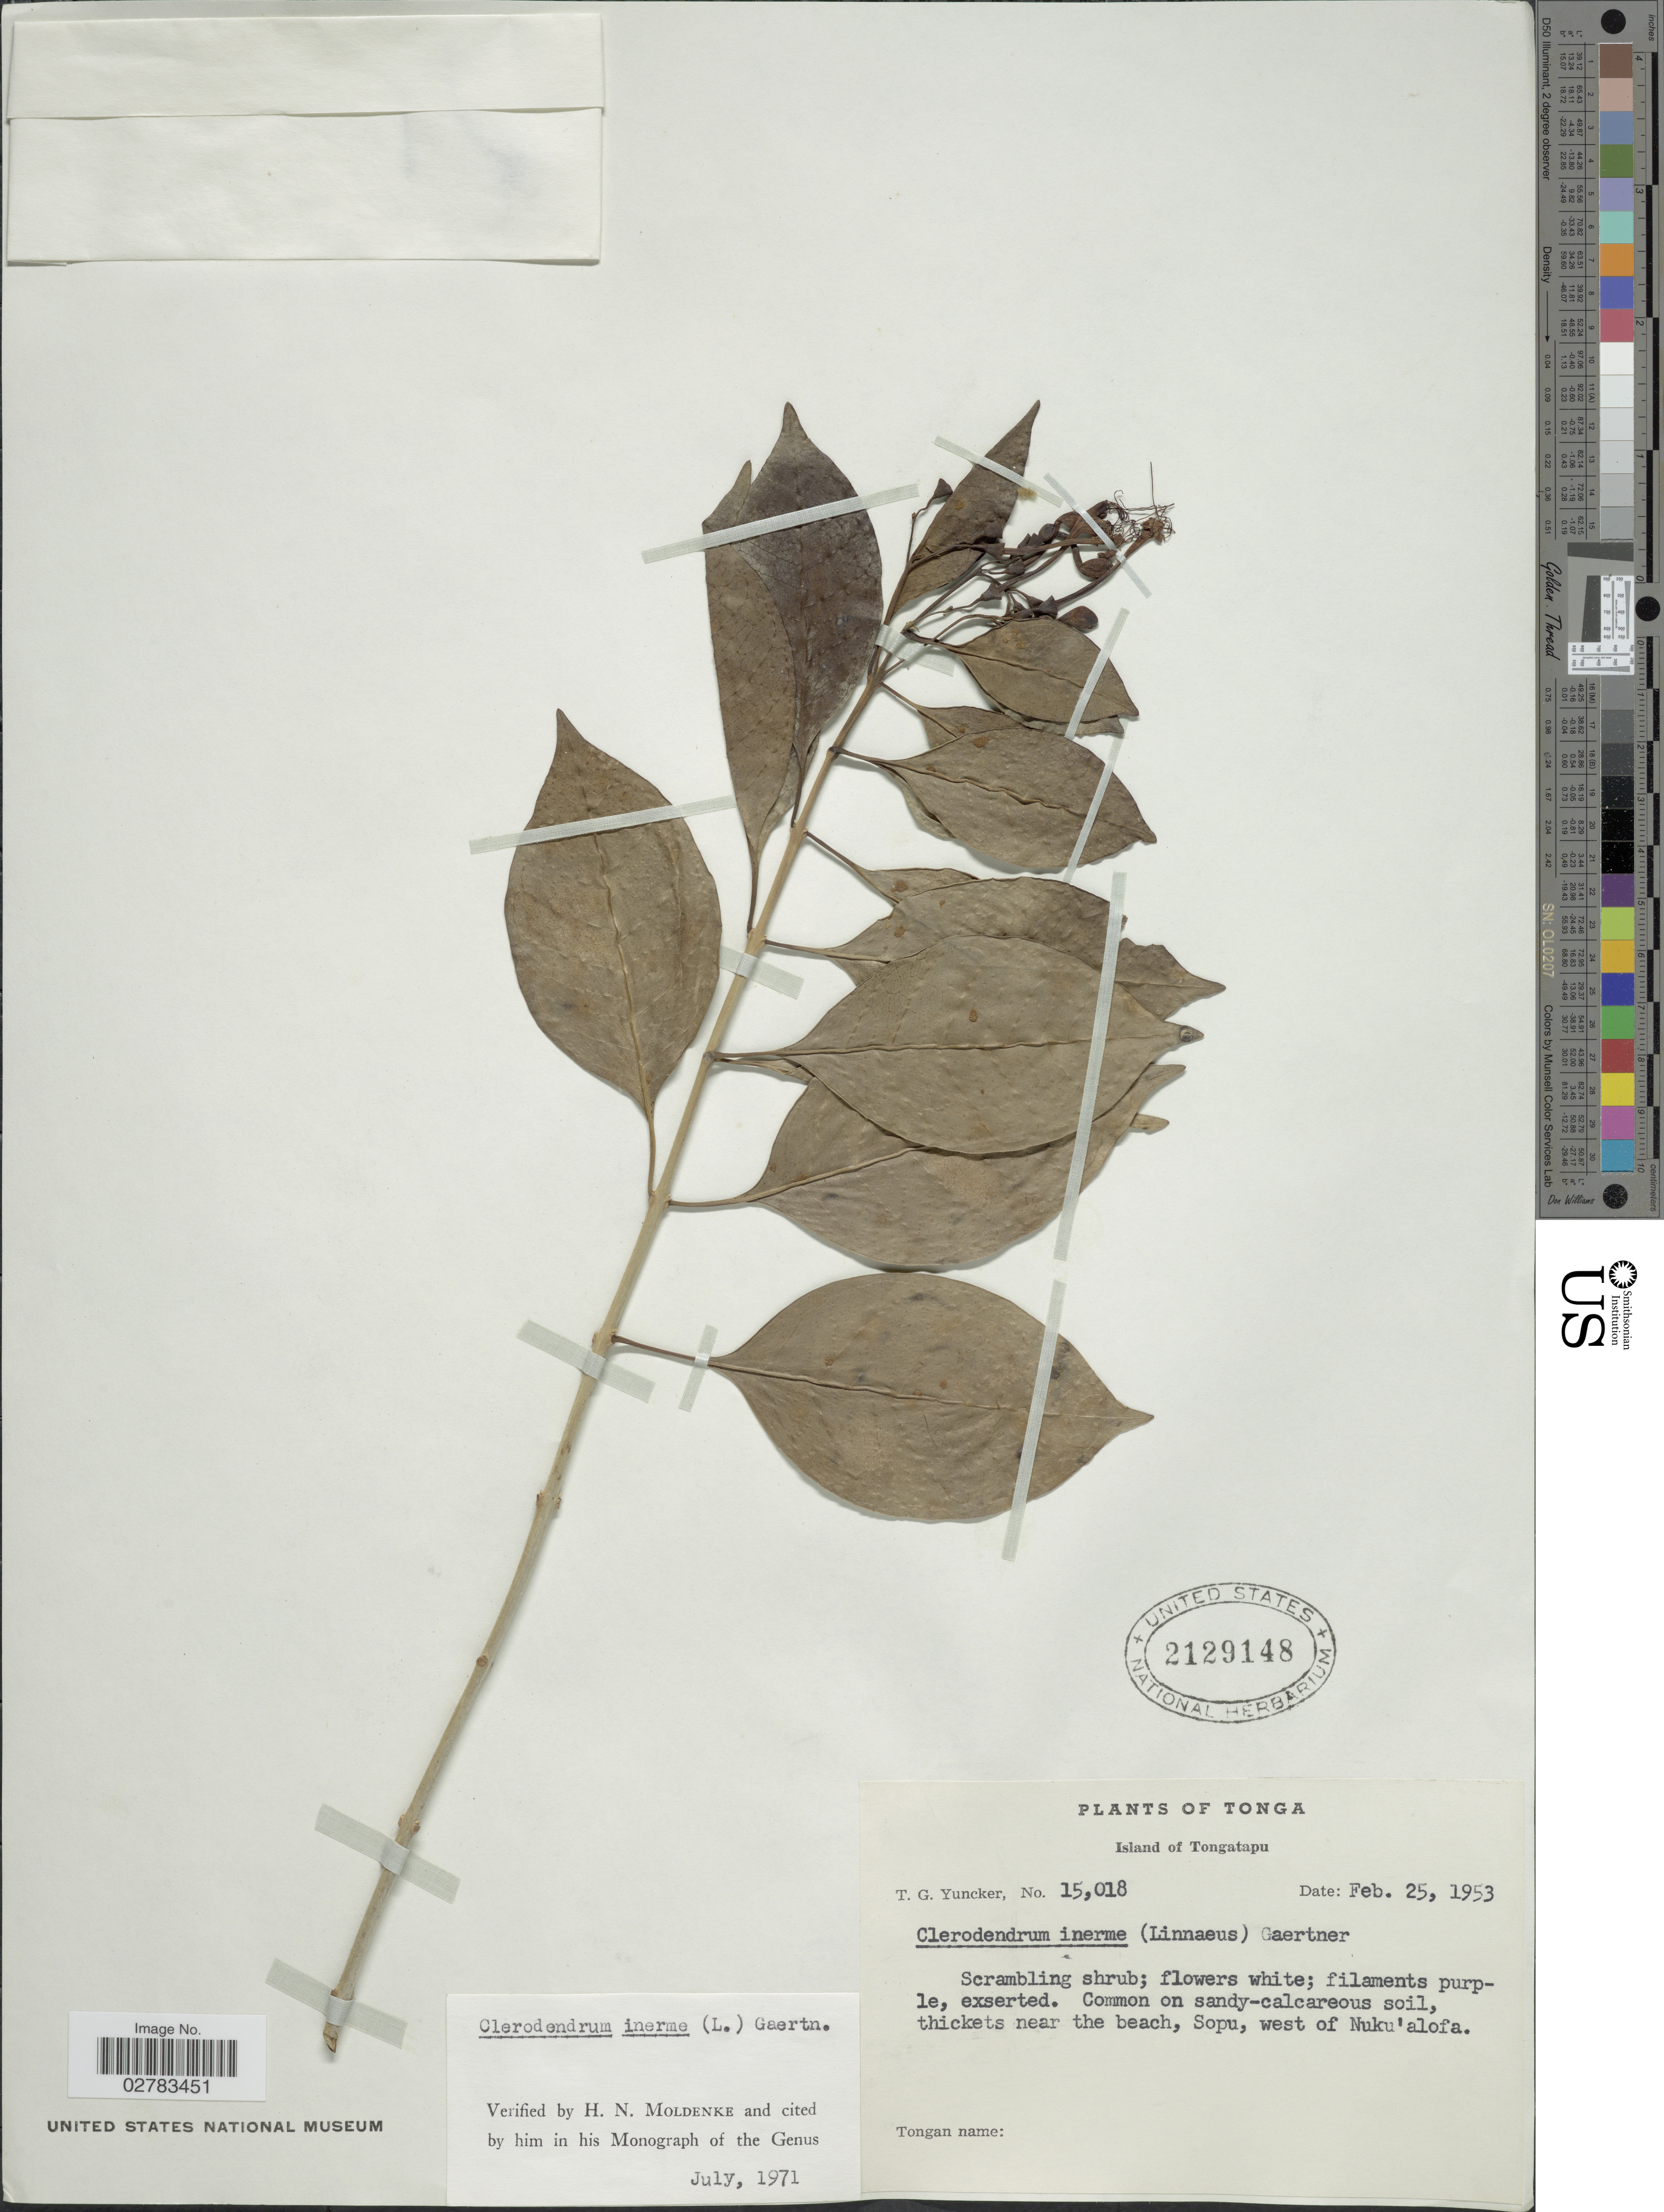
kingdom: Plantae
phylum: Tracheophyta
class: Magnoliopsida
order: Lamiales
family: Lamiaceae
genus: Clerodendrum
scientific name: Clerodendrum inerme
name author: (L.) Gaertn.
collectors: T. G. Yuncker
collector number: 15018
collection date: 1953-02-25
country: Tonga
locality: Island of Tongatapu, thickets near the beach, Sopu, west of Nuku'alofa.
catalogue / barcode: US 2129148